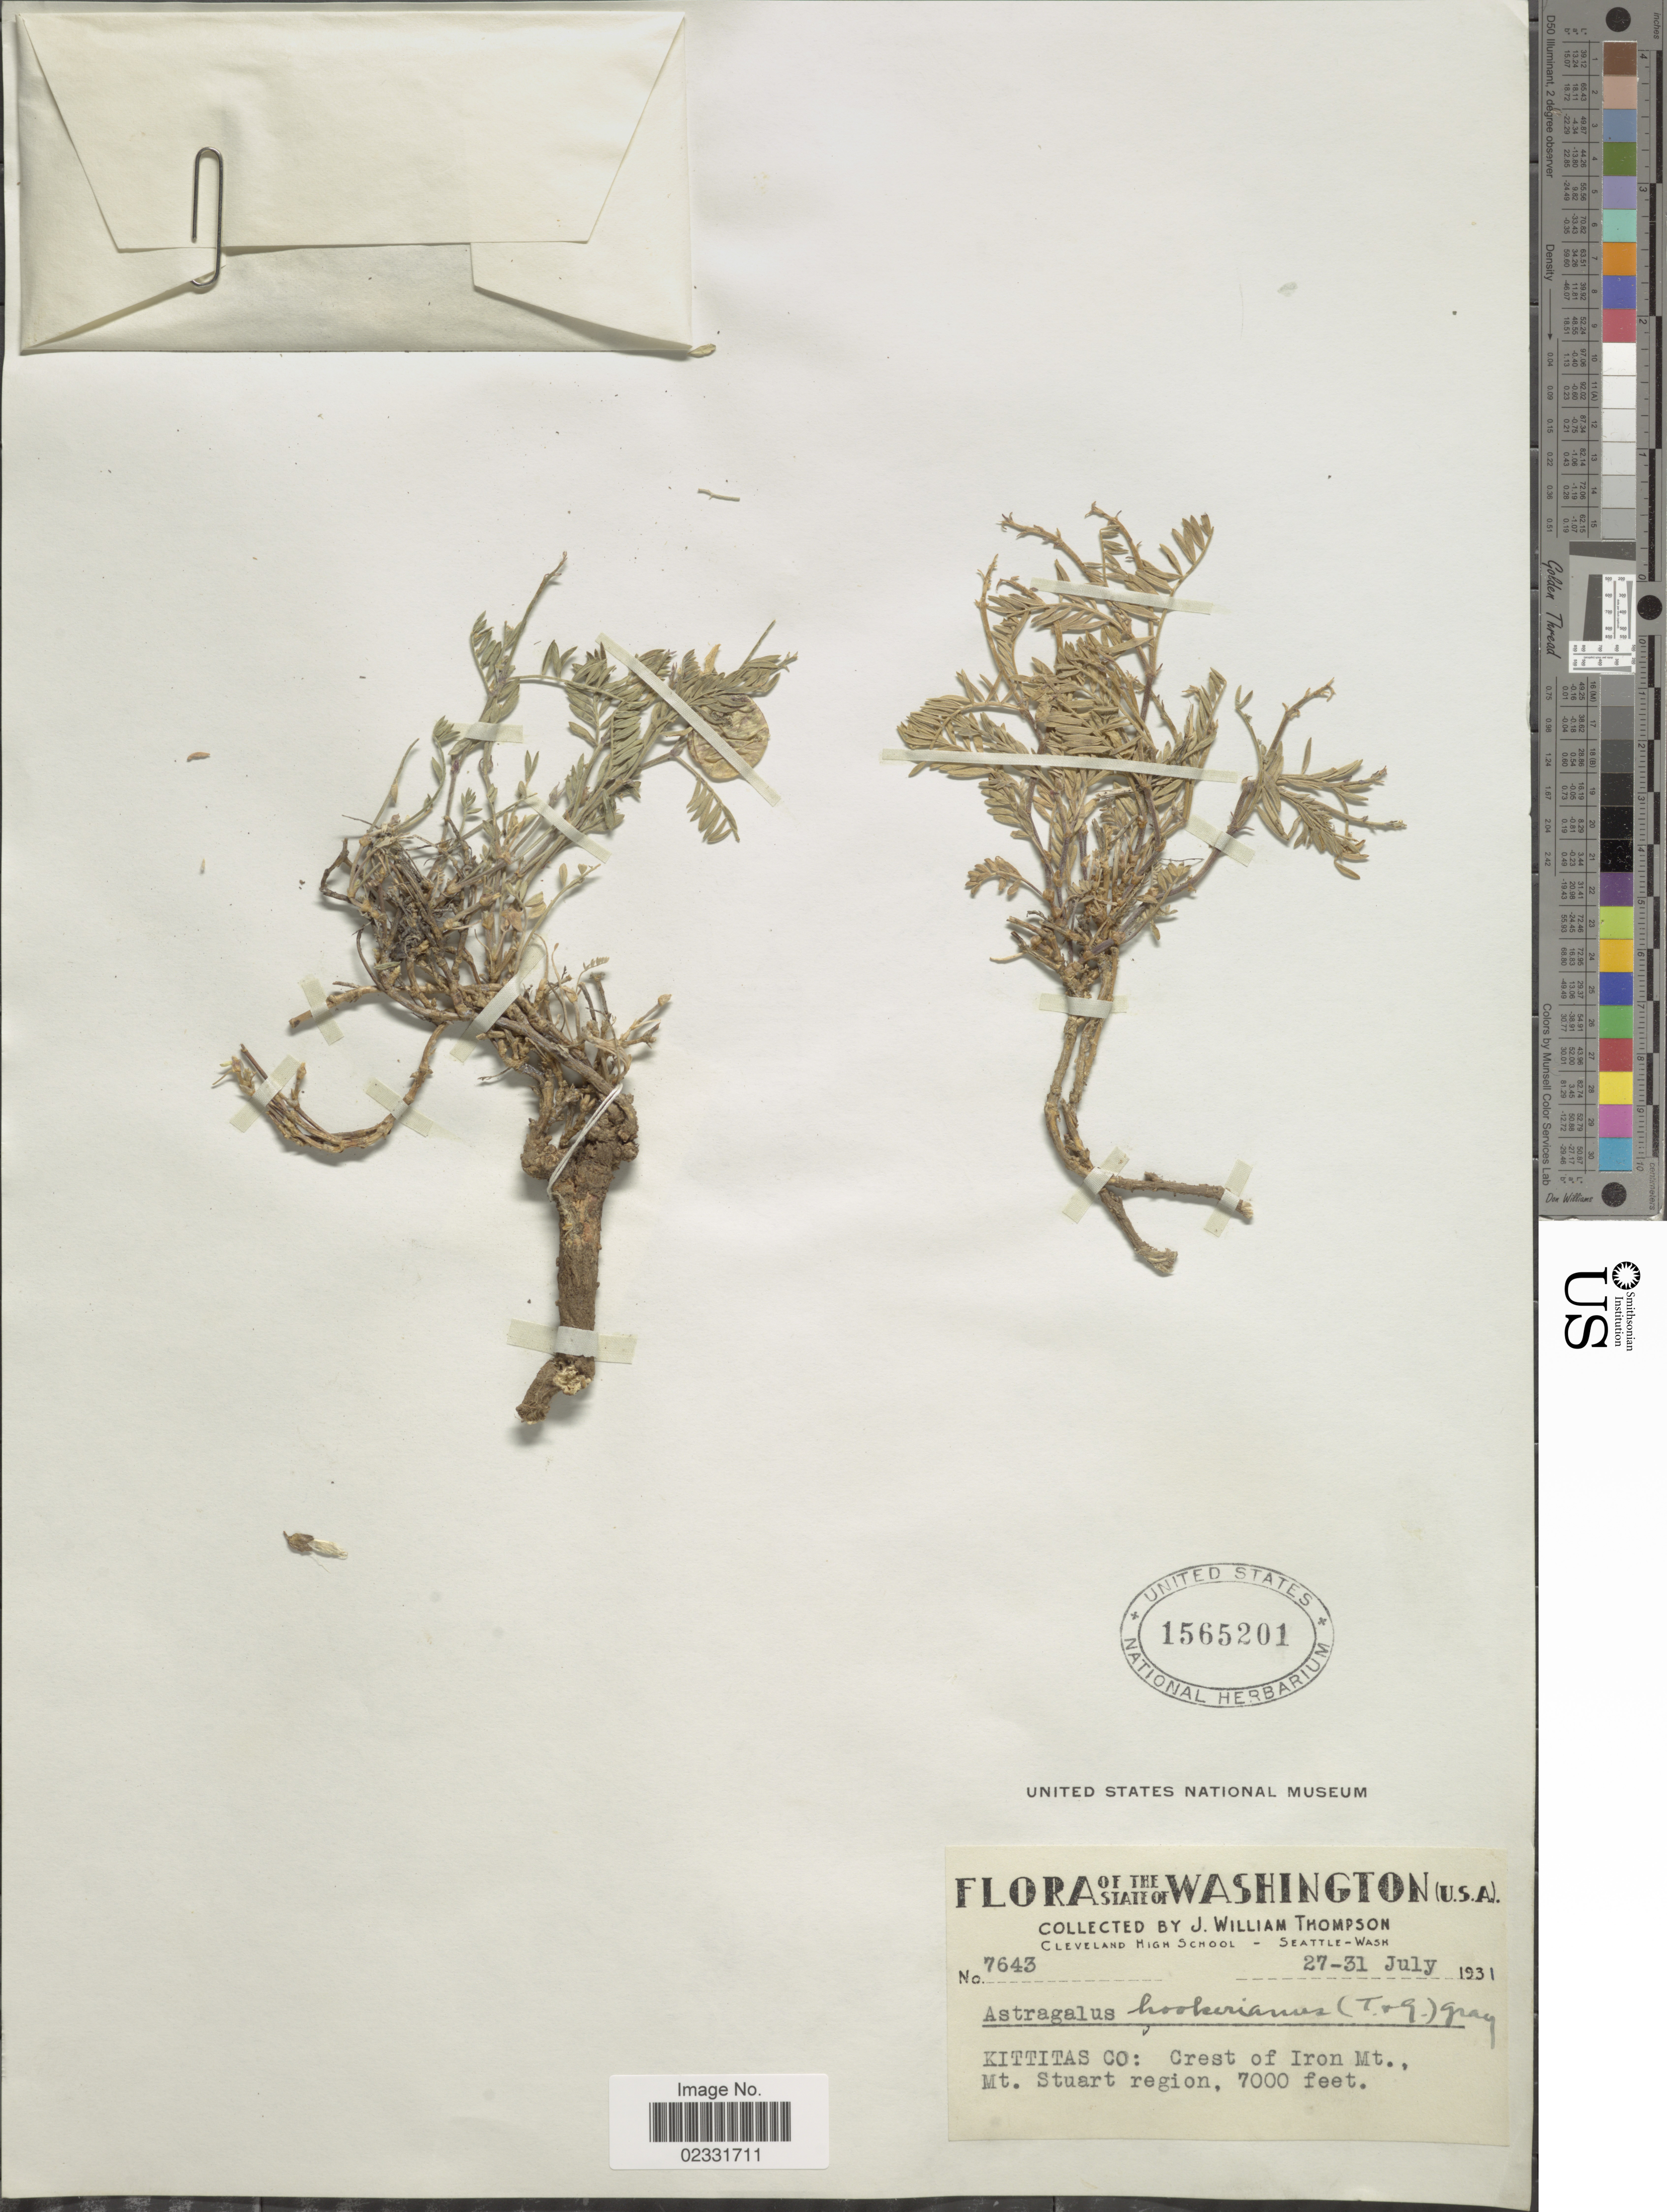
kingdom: Plantae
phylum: Tracheophyta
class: Magnoliopsida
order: Fabales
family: Fabaceae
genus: Astragalus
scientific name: Astragalus hookerianus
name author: D. Dietr.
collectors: J. W. Thompson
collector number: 7643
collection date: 1931-07-27/1931-07-31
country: United States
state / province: Washington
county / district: Kittitas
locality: Kittitas Co: Crest of Iron Mt., Mt. Stuart region.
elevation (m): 2134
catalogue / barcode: US 1565201